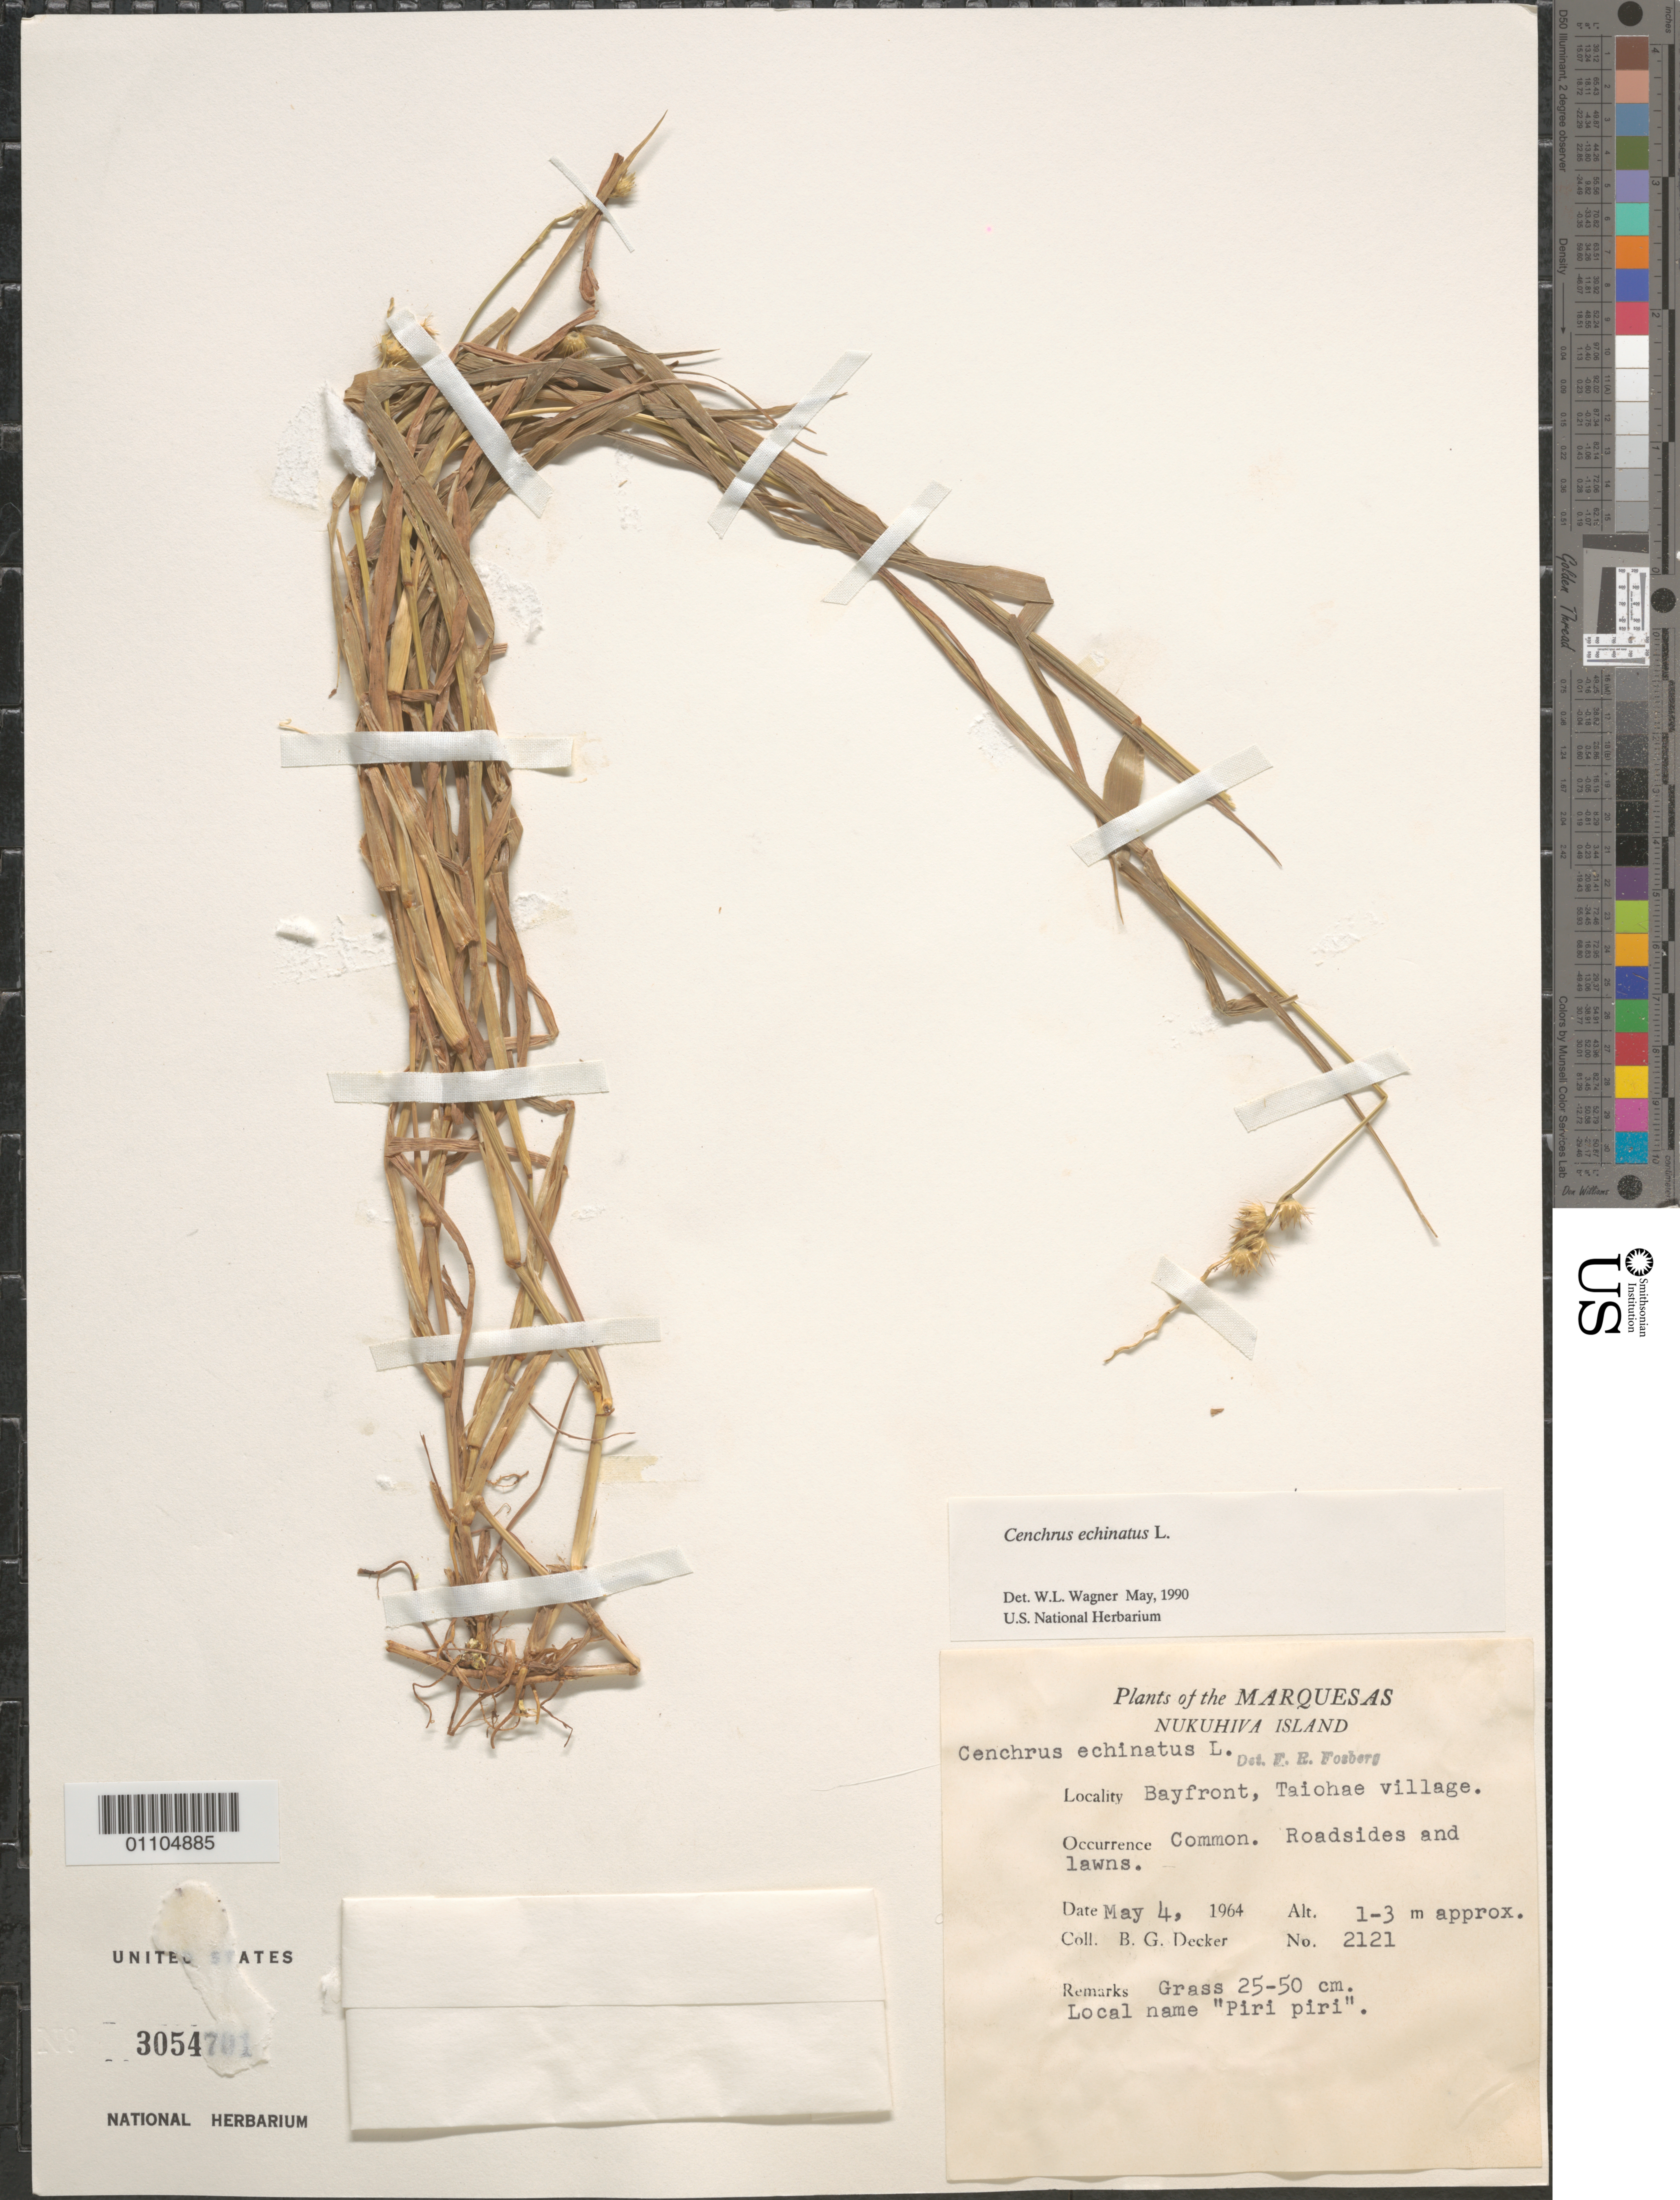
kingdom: Plantae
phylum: Tracheophyta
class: Liliopsida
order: Poales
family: Poaceae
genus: Cenchrus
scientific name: Cenchrus echinatus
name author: L.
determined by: Wagner, W. L., (BOT), Smithsonian Institution - National Museum of Natural History (UNITED STATES)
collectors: B. G. Decker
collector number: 2121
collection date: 1964-05-04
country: French Polynesia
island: Nuku Hiva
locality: Taiohae village, bayfront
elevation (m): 1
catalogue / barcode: US 3054701